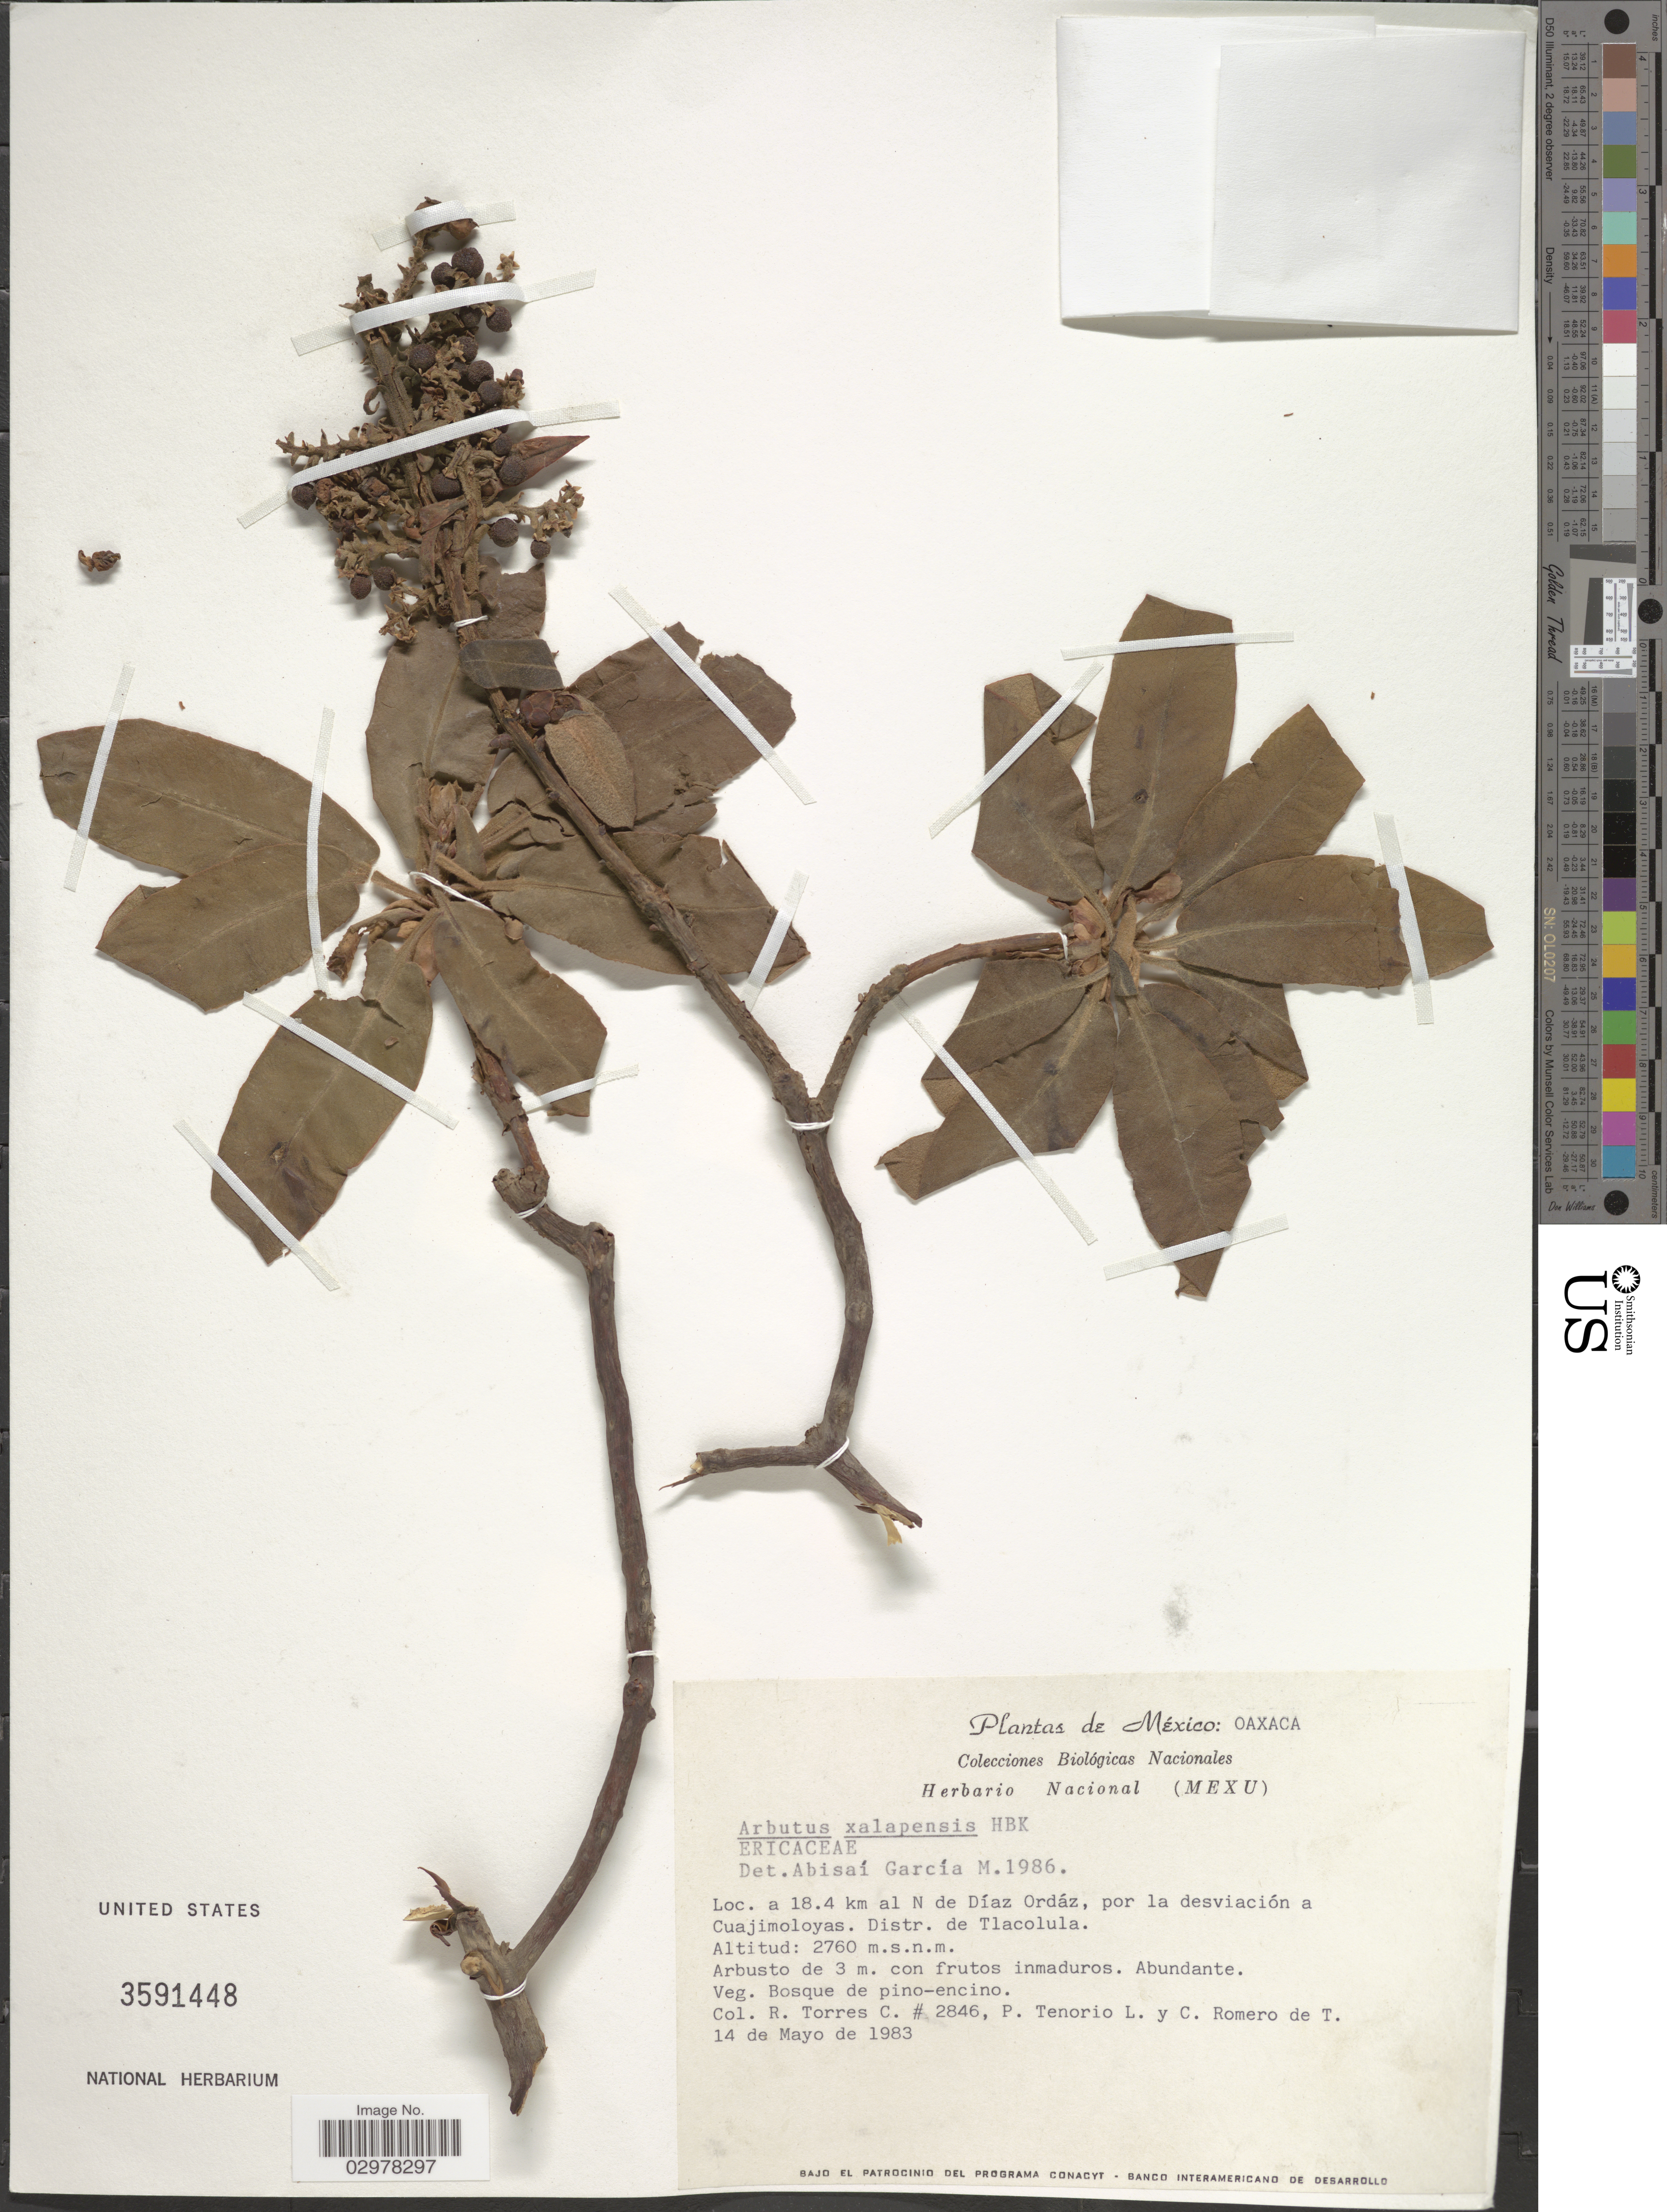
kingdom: Plantae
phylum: Tracheophyta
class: Magnoliopsida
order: Ericales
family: Ericaceae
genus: Arbutus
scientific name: Arbutus xalapensis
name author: Kunth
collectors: R. Torres C., P. Tenorio L. & C. Romero de T.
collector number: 2846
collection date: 1983-05-14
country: Mexico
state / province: Oaxaca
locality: A 18.4 km al N de Díaz Ordáz, por la desviación a Cuajimoloyas, Distr. de Tlacolula.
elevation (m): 2760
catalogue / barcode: US 3591448